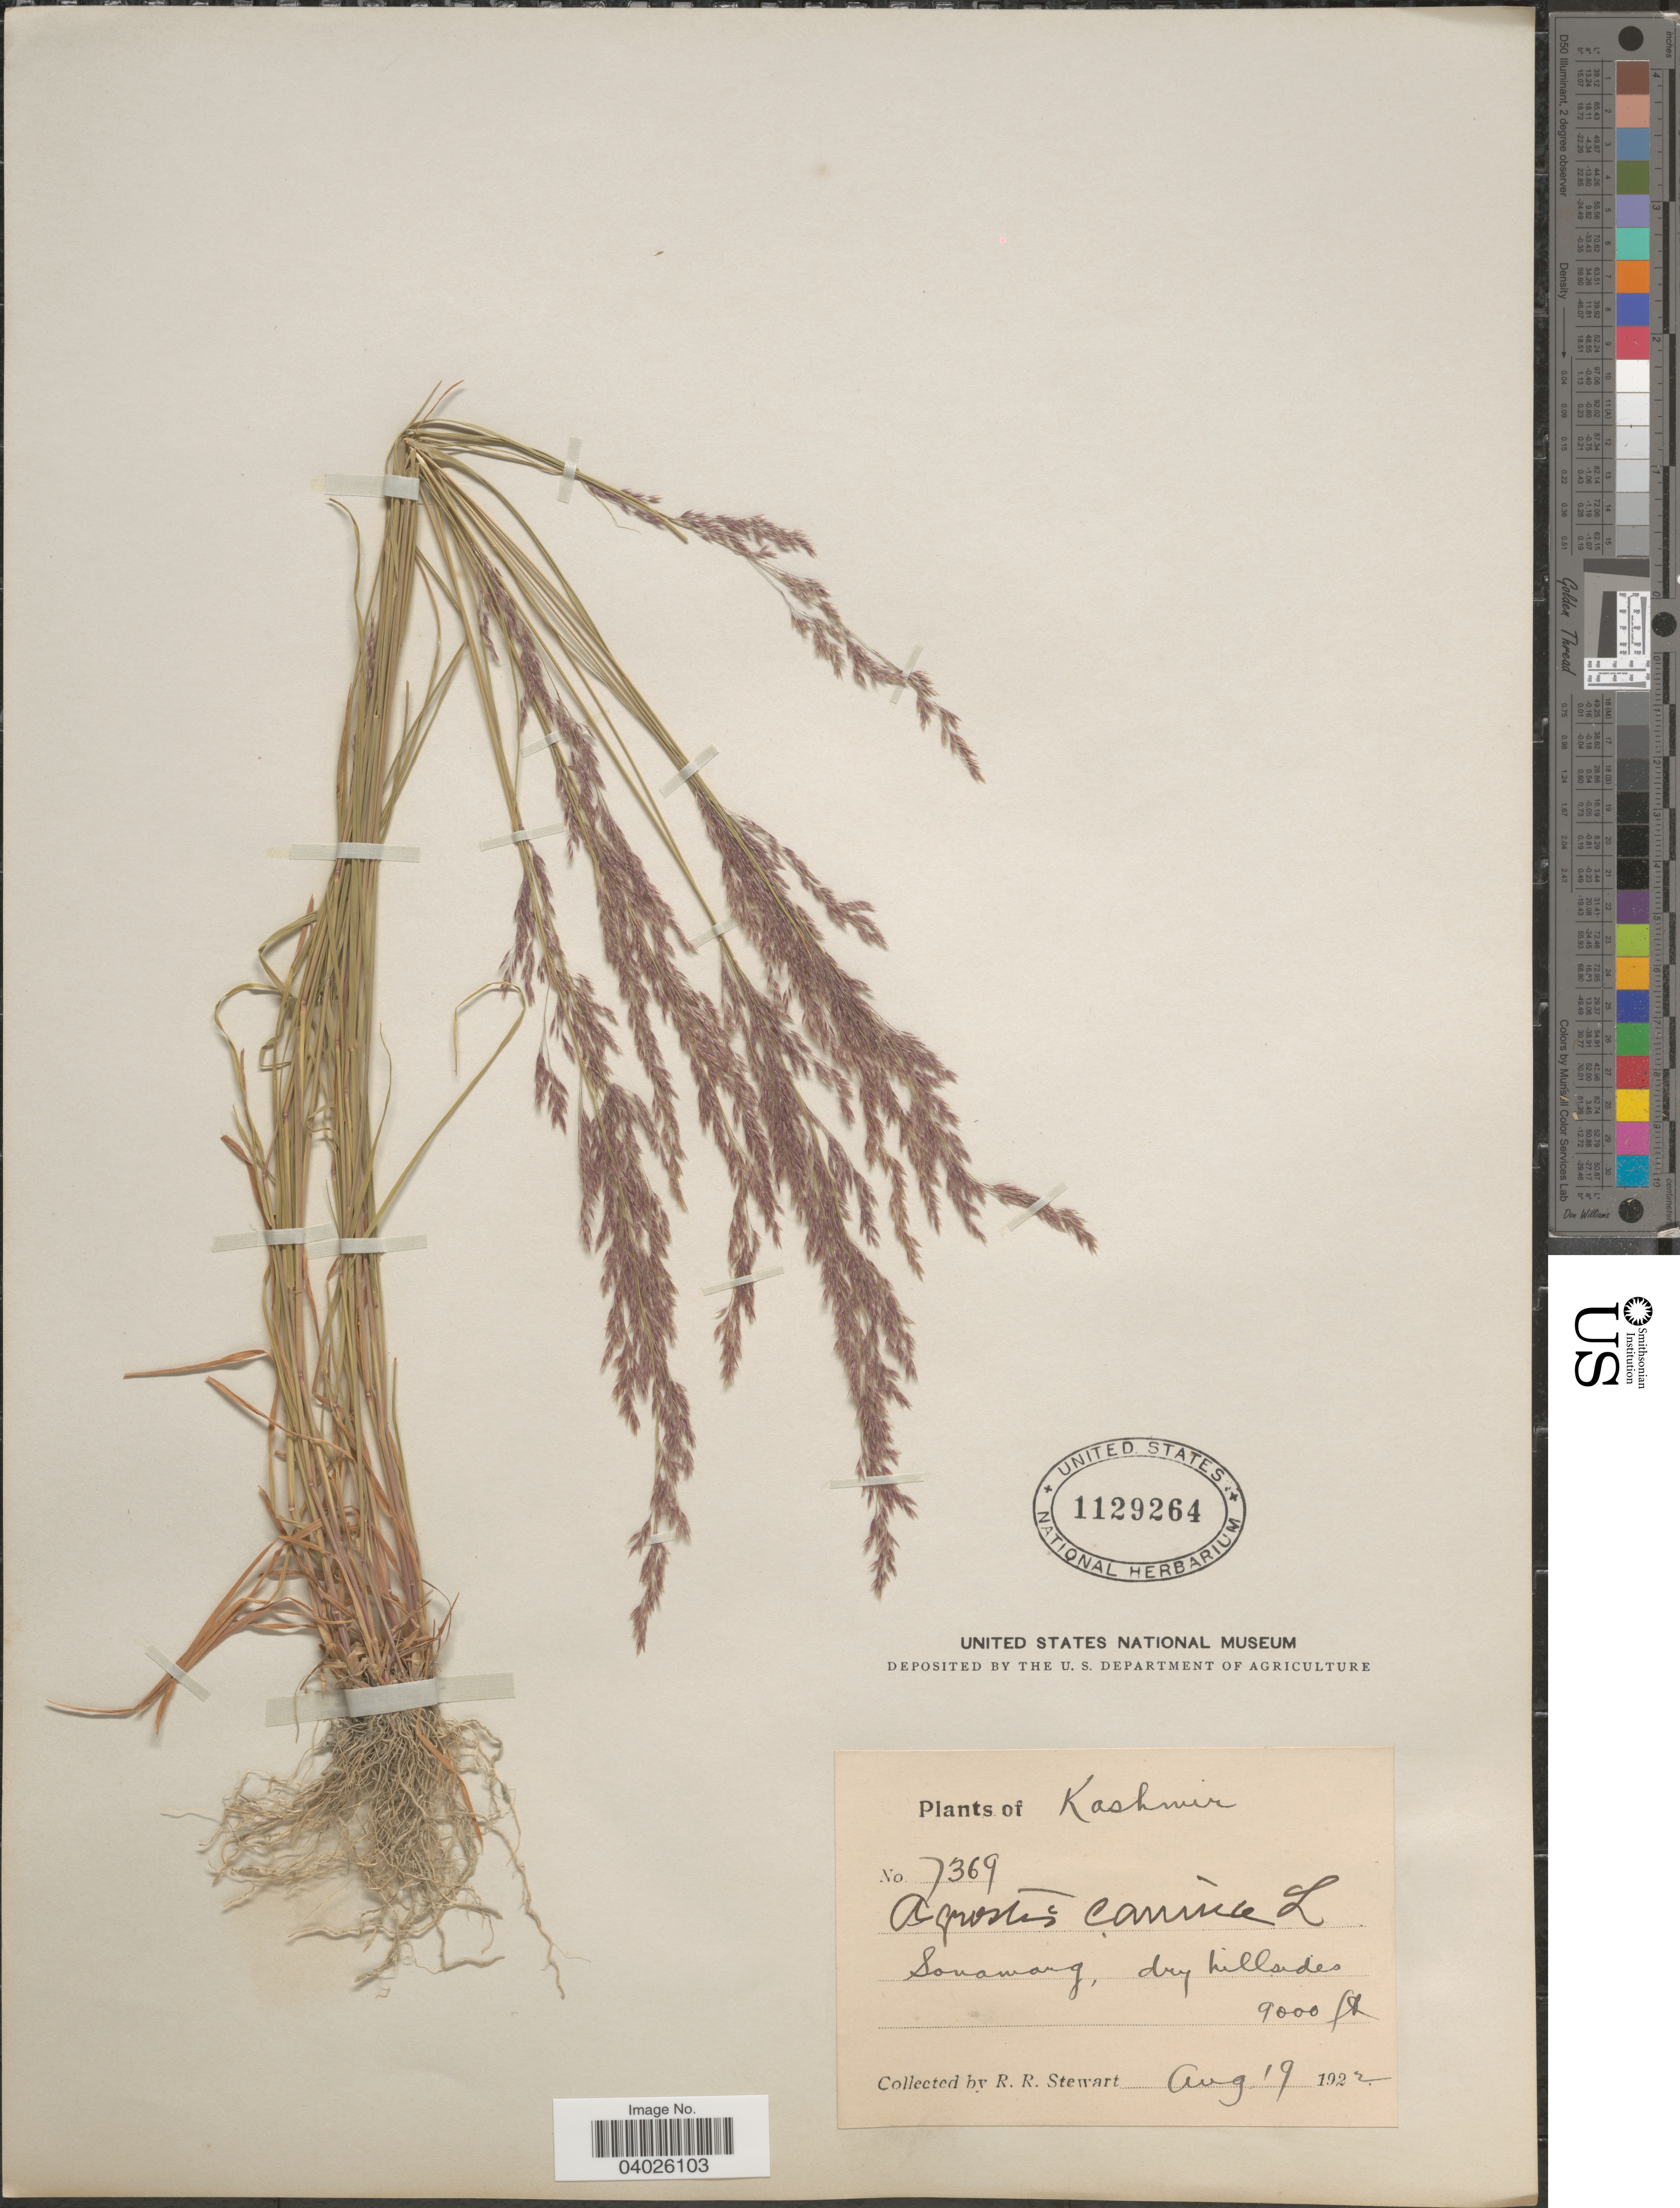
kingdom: Plantae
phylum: Tracheophyta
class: Liliopsida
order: Poales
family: Poaceae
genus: Agrostis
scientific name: Agrostis canina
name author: L.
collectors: R. Stewart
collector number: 7369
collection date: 1922-08-19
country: India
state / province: Jammu and Kashmir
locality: Kashmir. Sonamarg.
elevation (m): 2743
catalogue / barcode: US 1129264